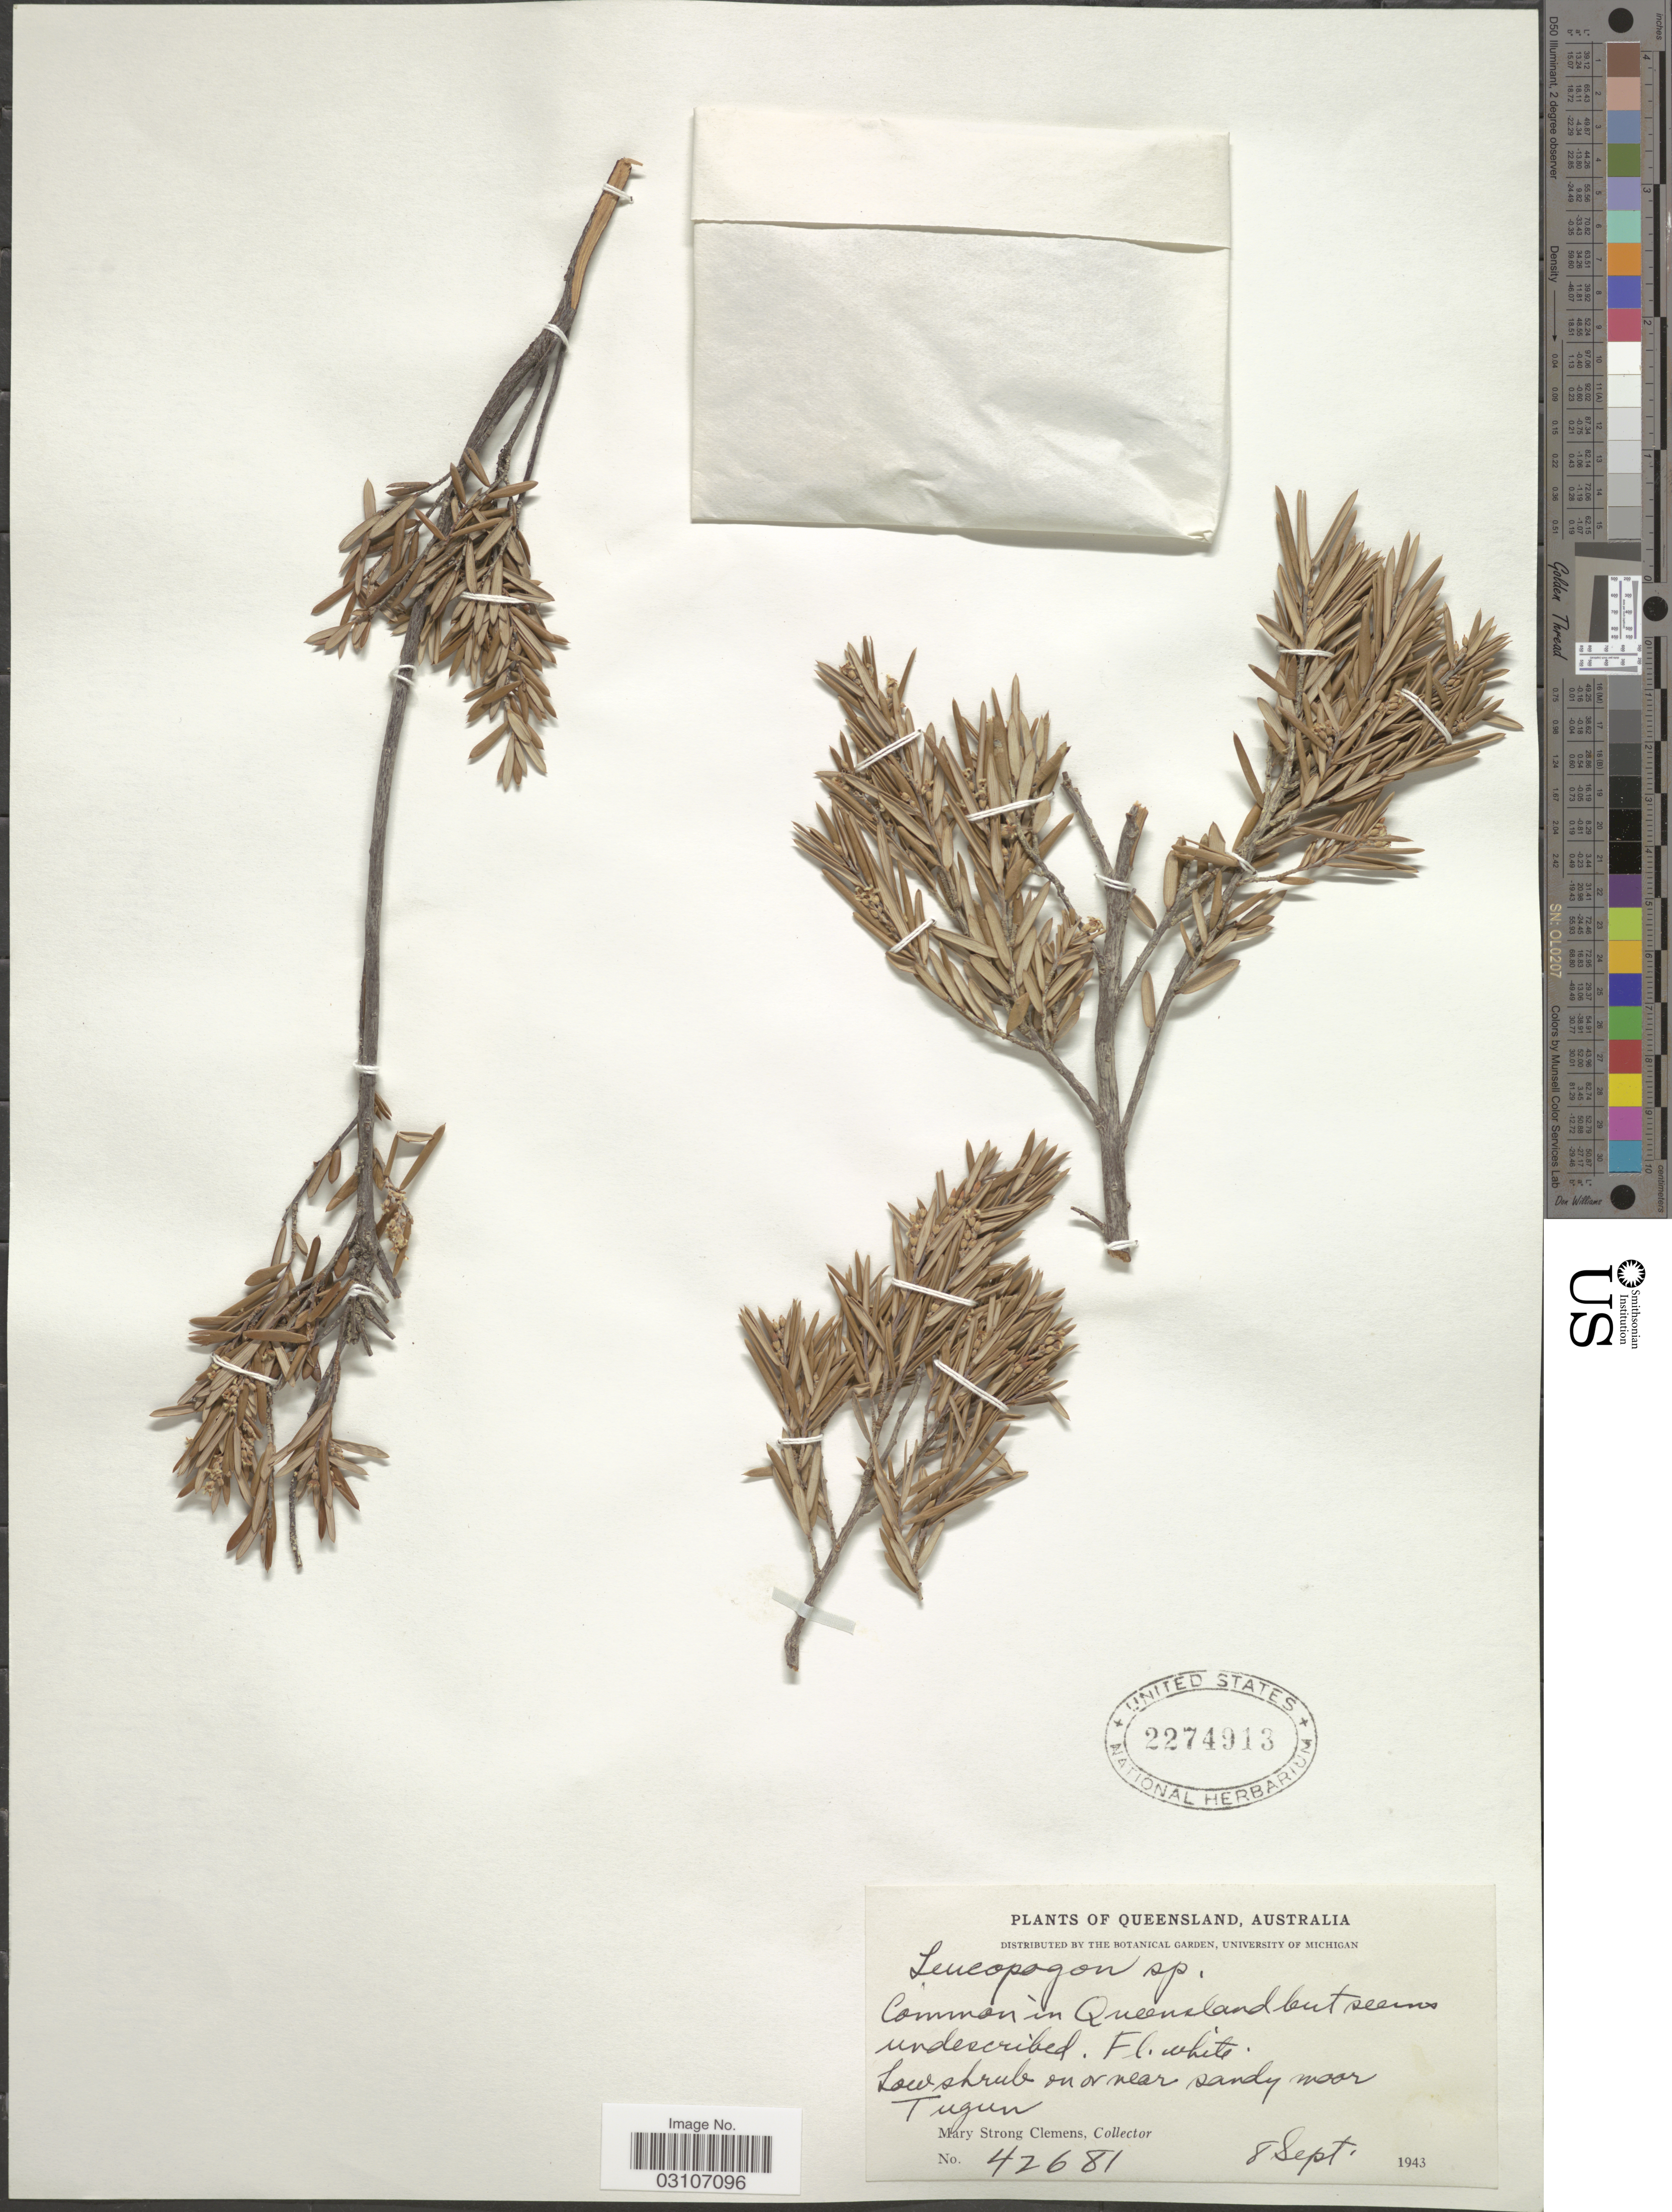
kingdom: Plantae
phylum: Tracheophyta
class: Magnoliopsida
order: Ericales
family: Ericaceae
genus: Leucopogon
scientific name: Leucopogon sp.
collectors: M. S. Clemens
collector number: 42681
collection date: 1943-09-08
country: Australia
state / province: Queensland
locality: Low shrub on or near sandy moor Tugun.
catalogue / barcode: US 2274913